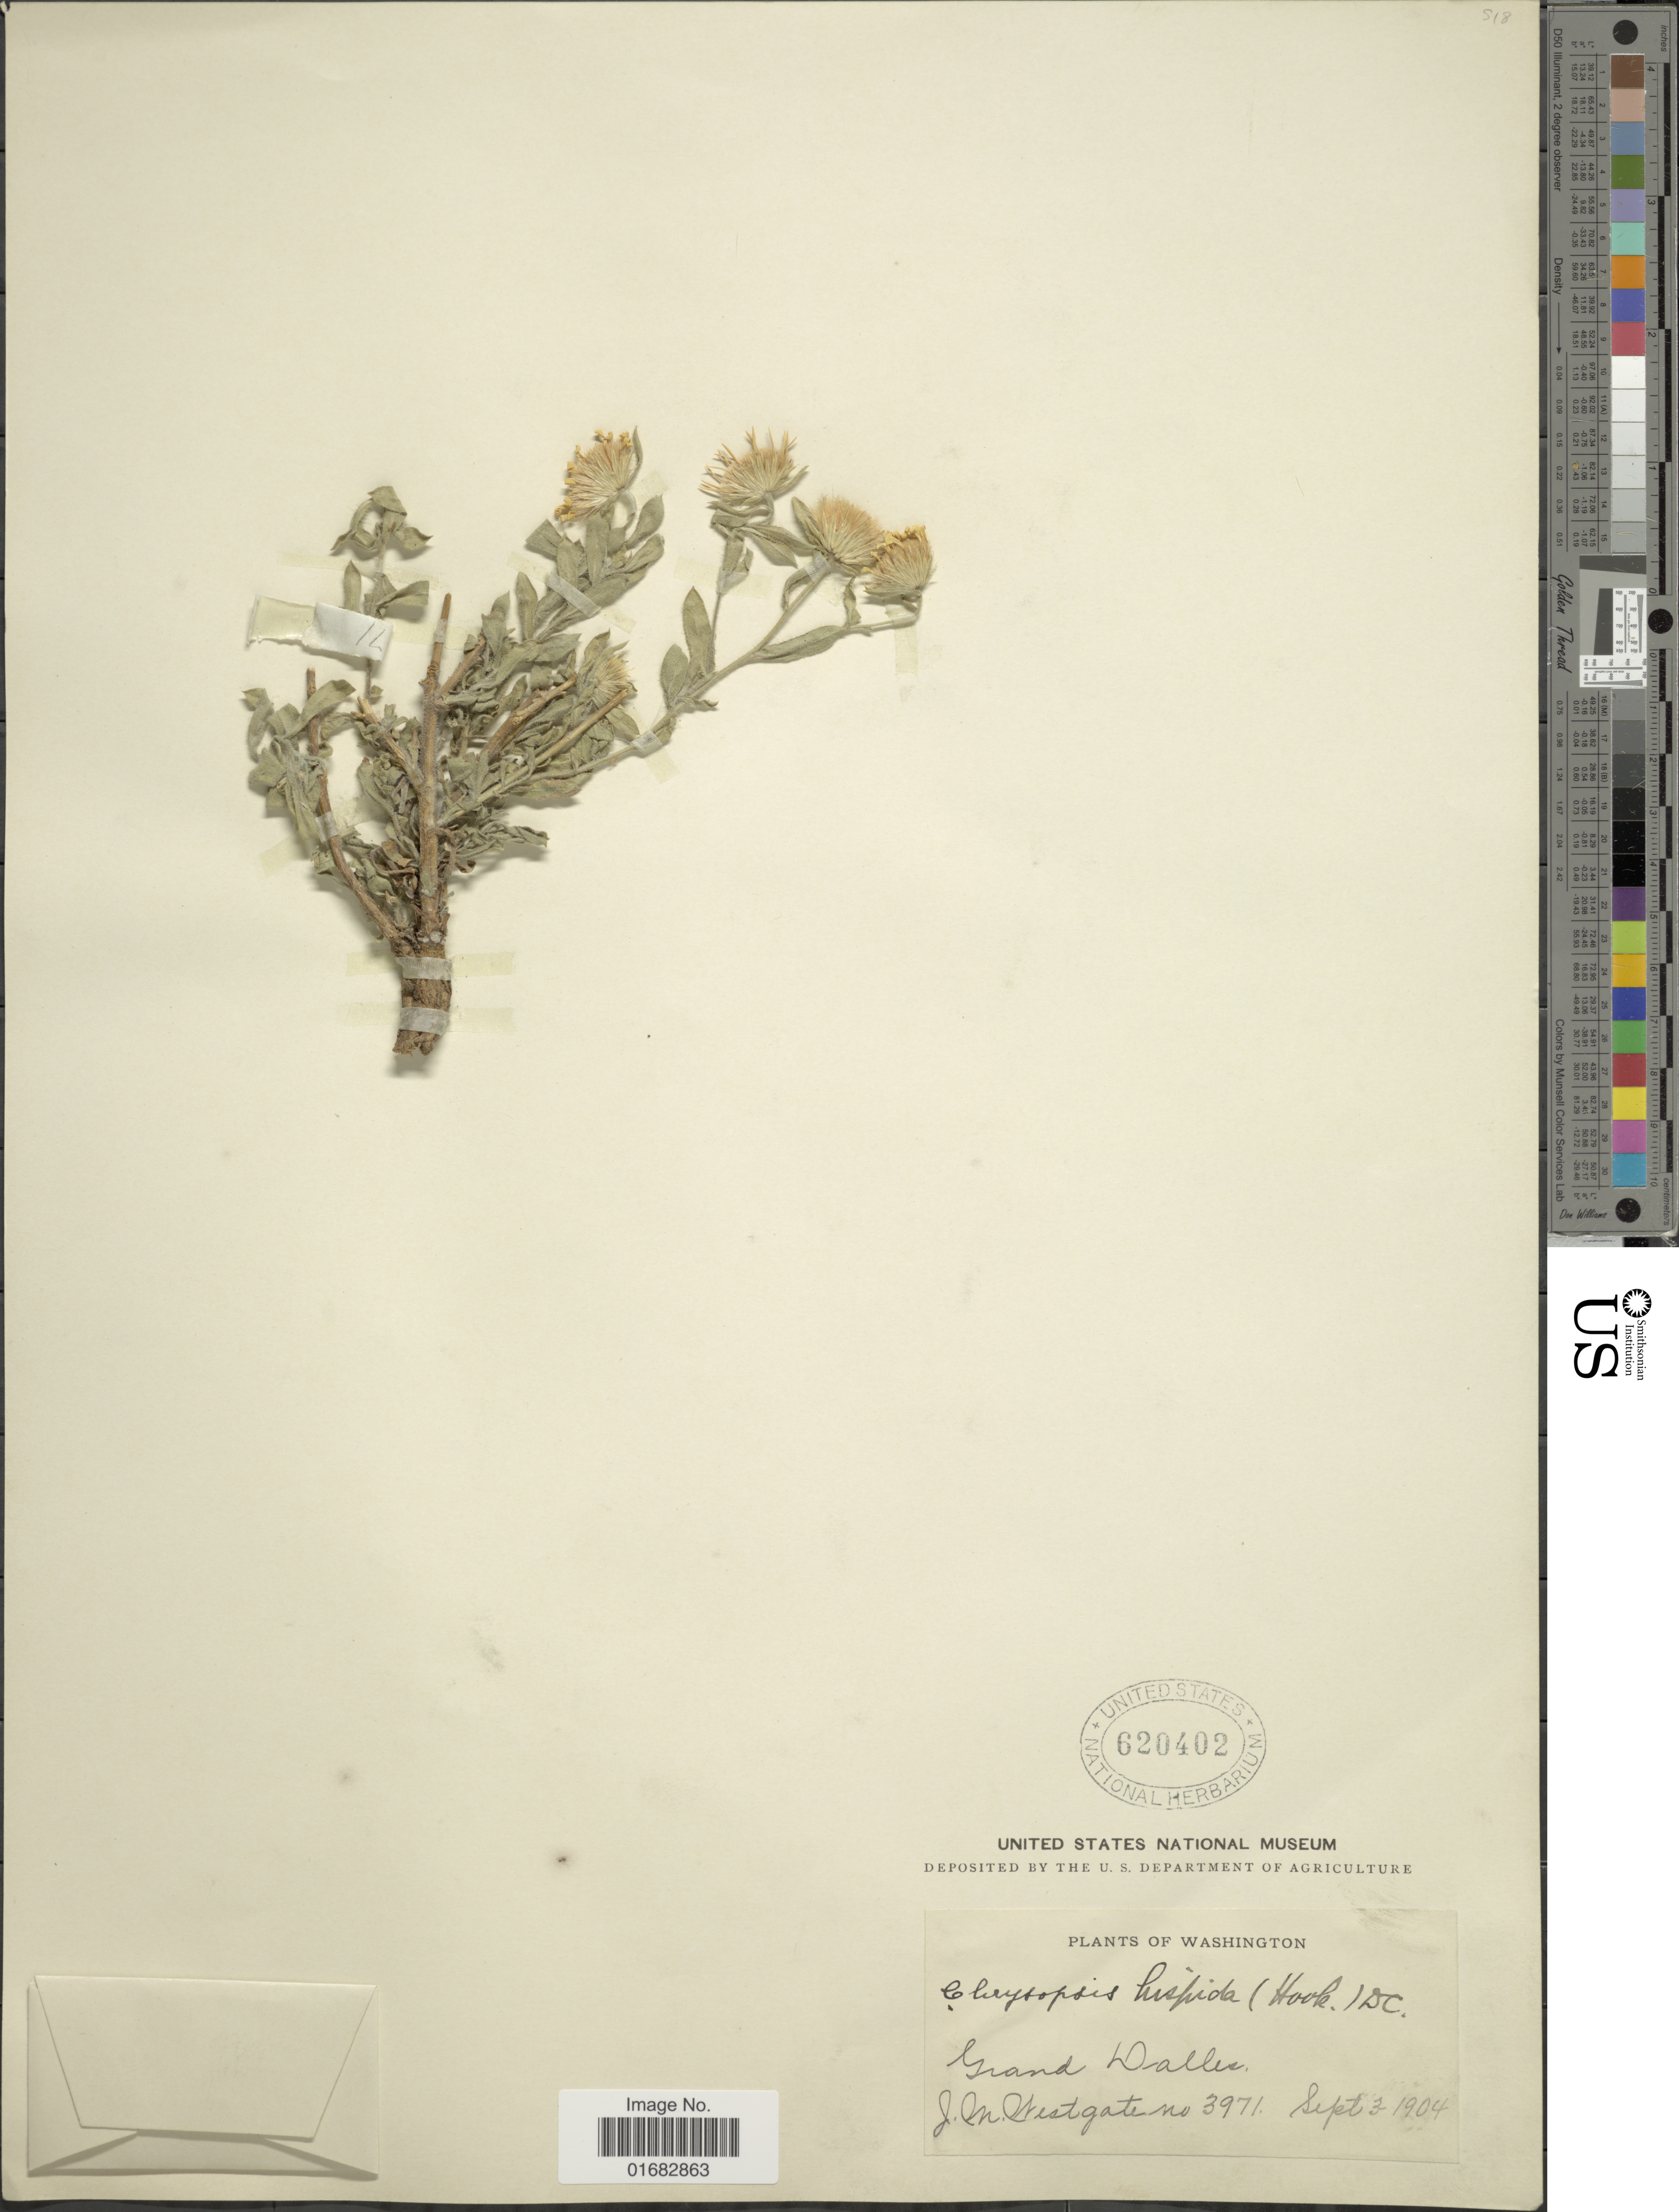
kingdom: Plantae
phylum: Tracheophyta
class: Magnoliopsida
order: Asterales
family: Asteraceae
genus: Heterotheca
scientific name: Heterotheca villosa var. hispida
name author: (Hook.) V.L. Harms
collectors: J. Westgate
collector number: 3971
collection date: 1904-09-03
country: United States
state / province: Washington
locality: Grand Dalles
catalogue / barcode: US 620402